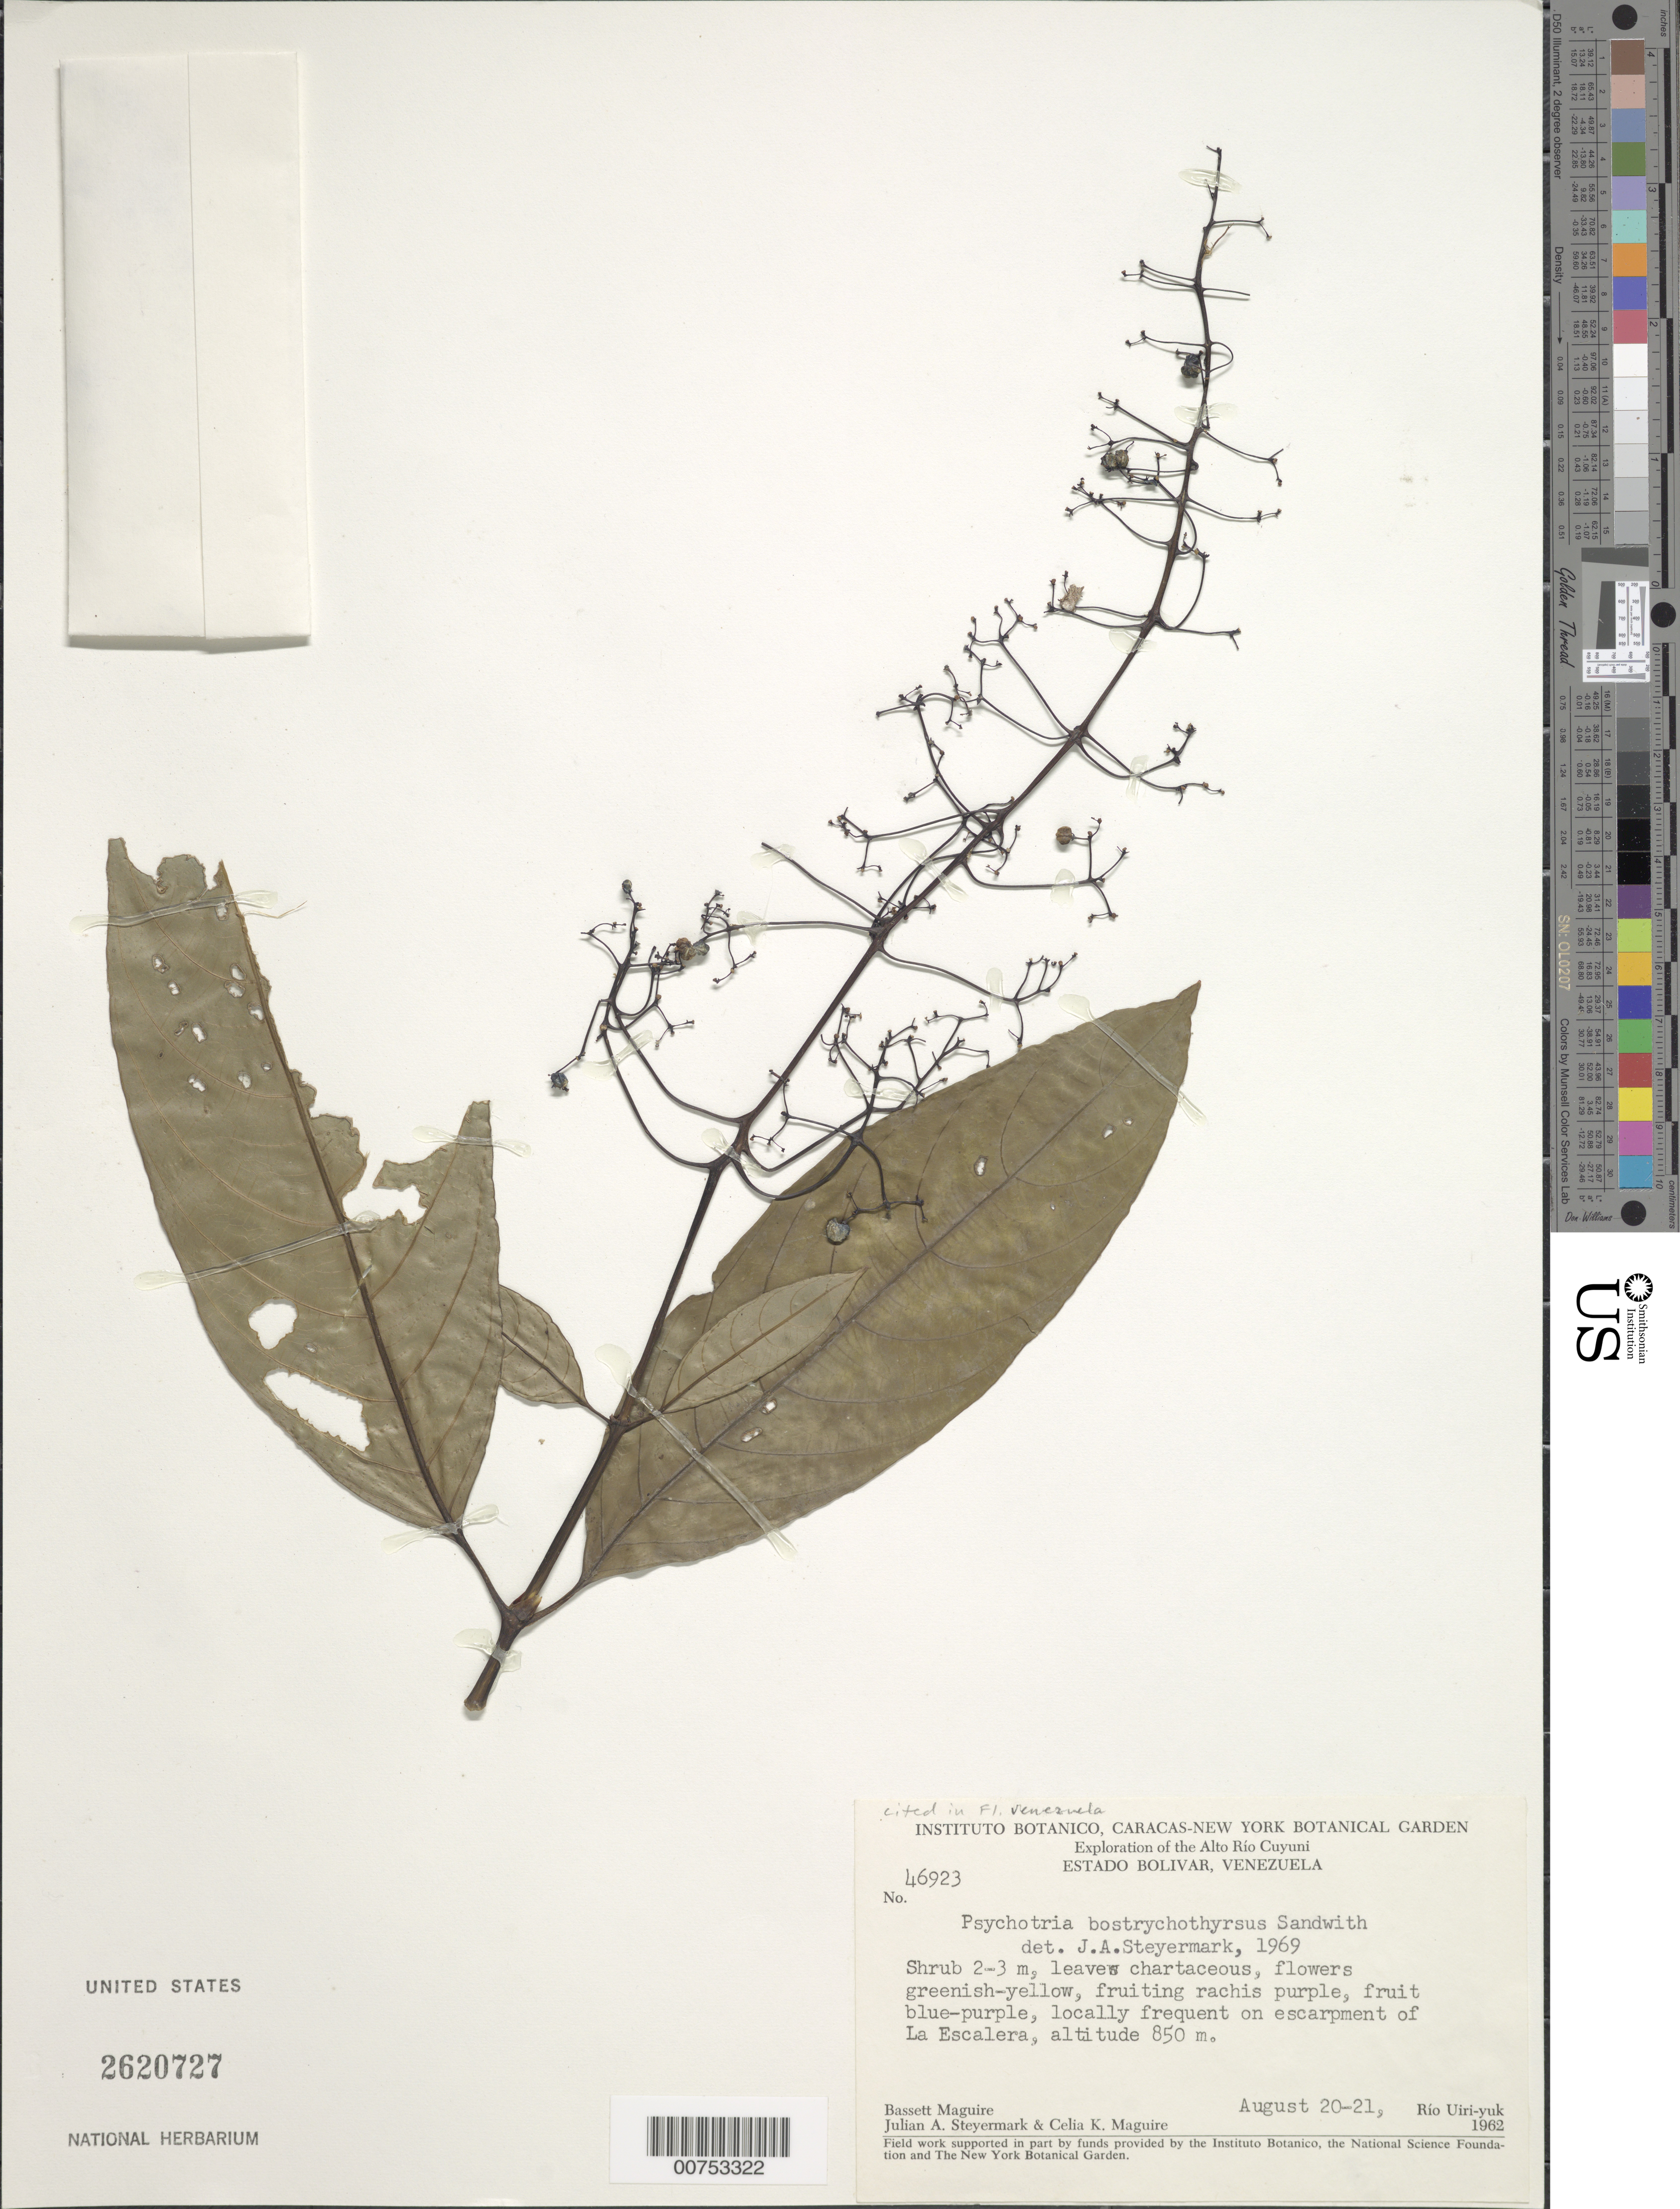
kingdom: Plantae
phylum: Tracheophyta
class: Magnoliopsida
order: Gentianales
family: Rubiaceae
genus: Psychotria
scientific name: Psychotria bostrychothyrsus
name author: Sandwith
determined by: Steyermark, Julian A., (VEN)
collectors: B. Maguire, C. K. Maguire & J. Steyermark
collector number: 46923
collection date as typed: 20-Aug-62 to 21-Aug-62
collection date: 1962-08-20/1962-08-21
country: Venezuela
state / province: Bolívar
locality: Alto Río Cuyuni, Río Uiri-yuk, La Escalera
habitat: Escarpment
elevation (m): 850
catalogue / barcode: US 2620727